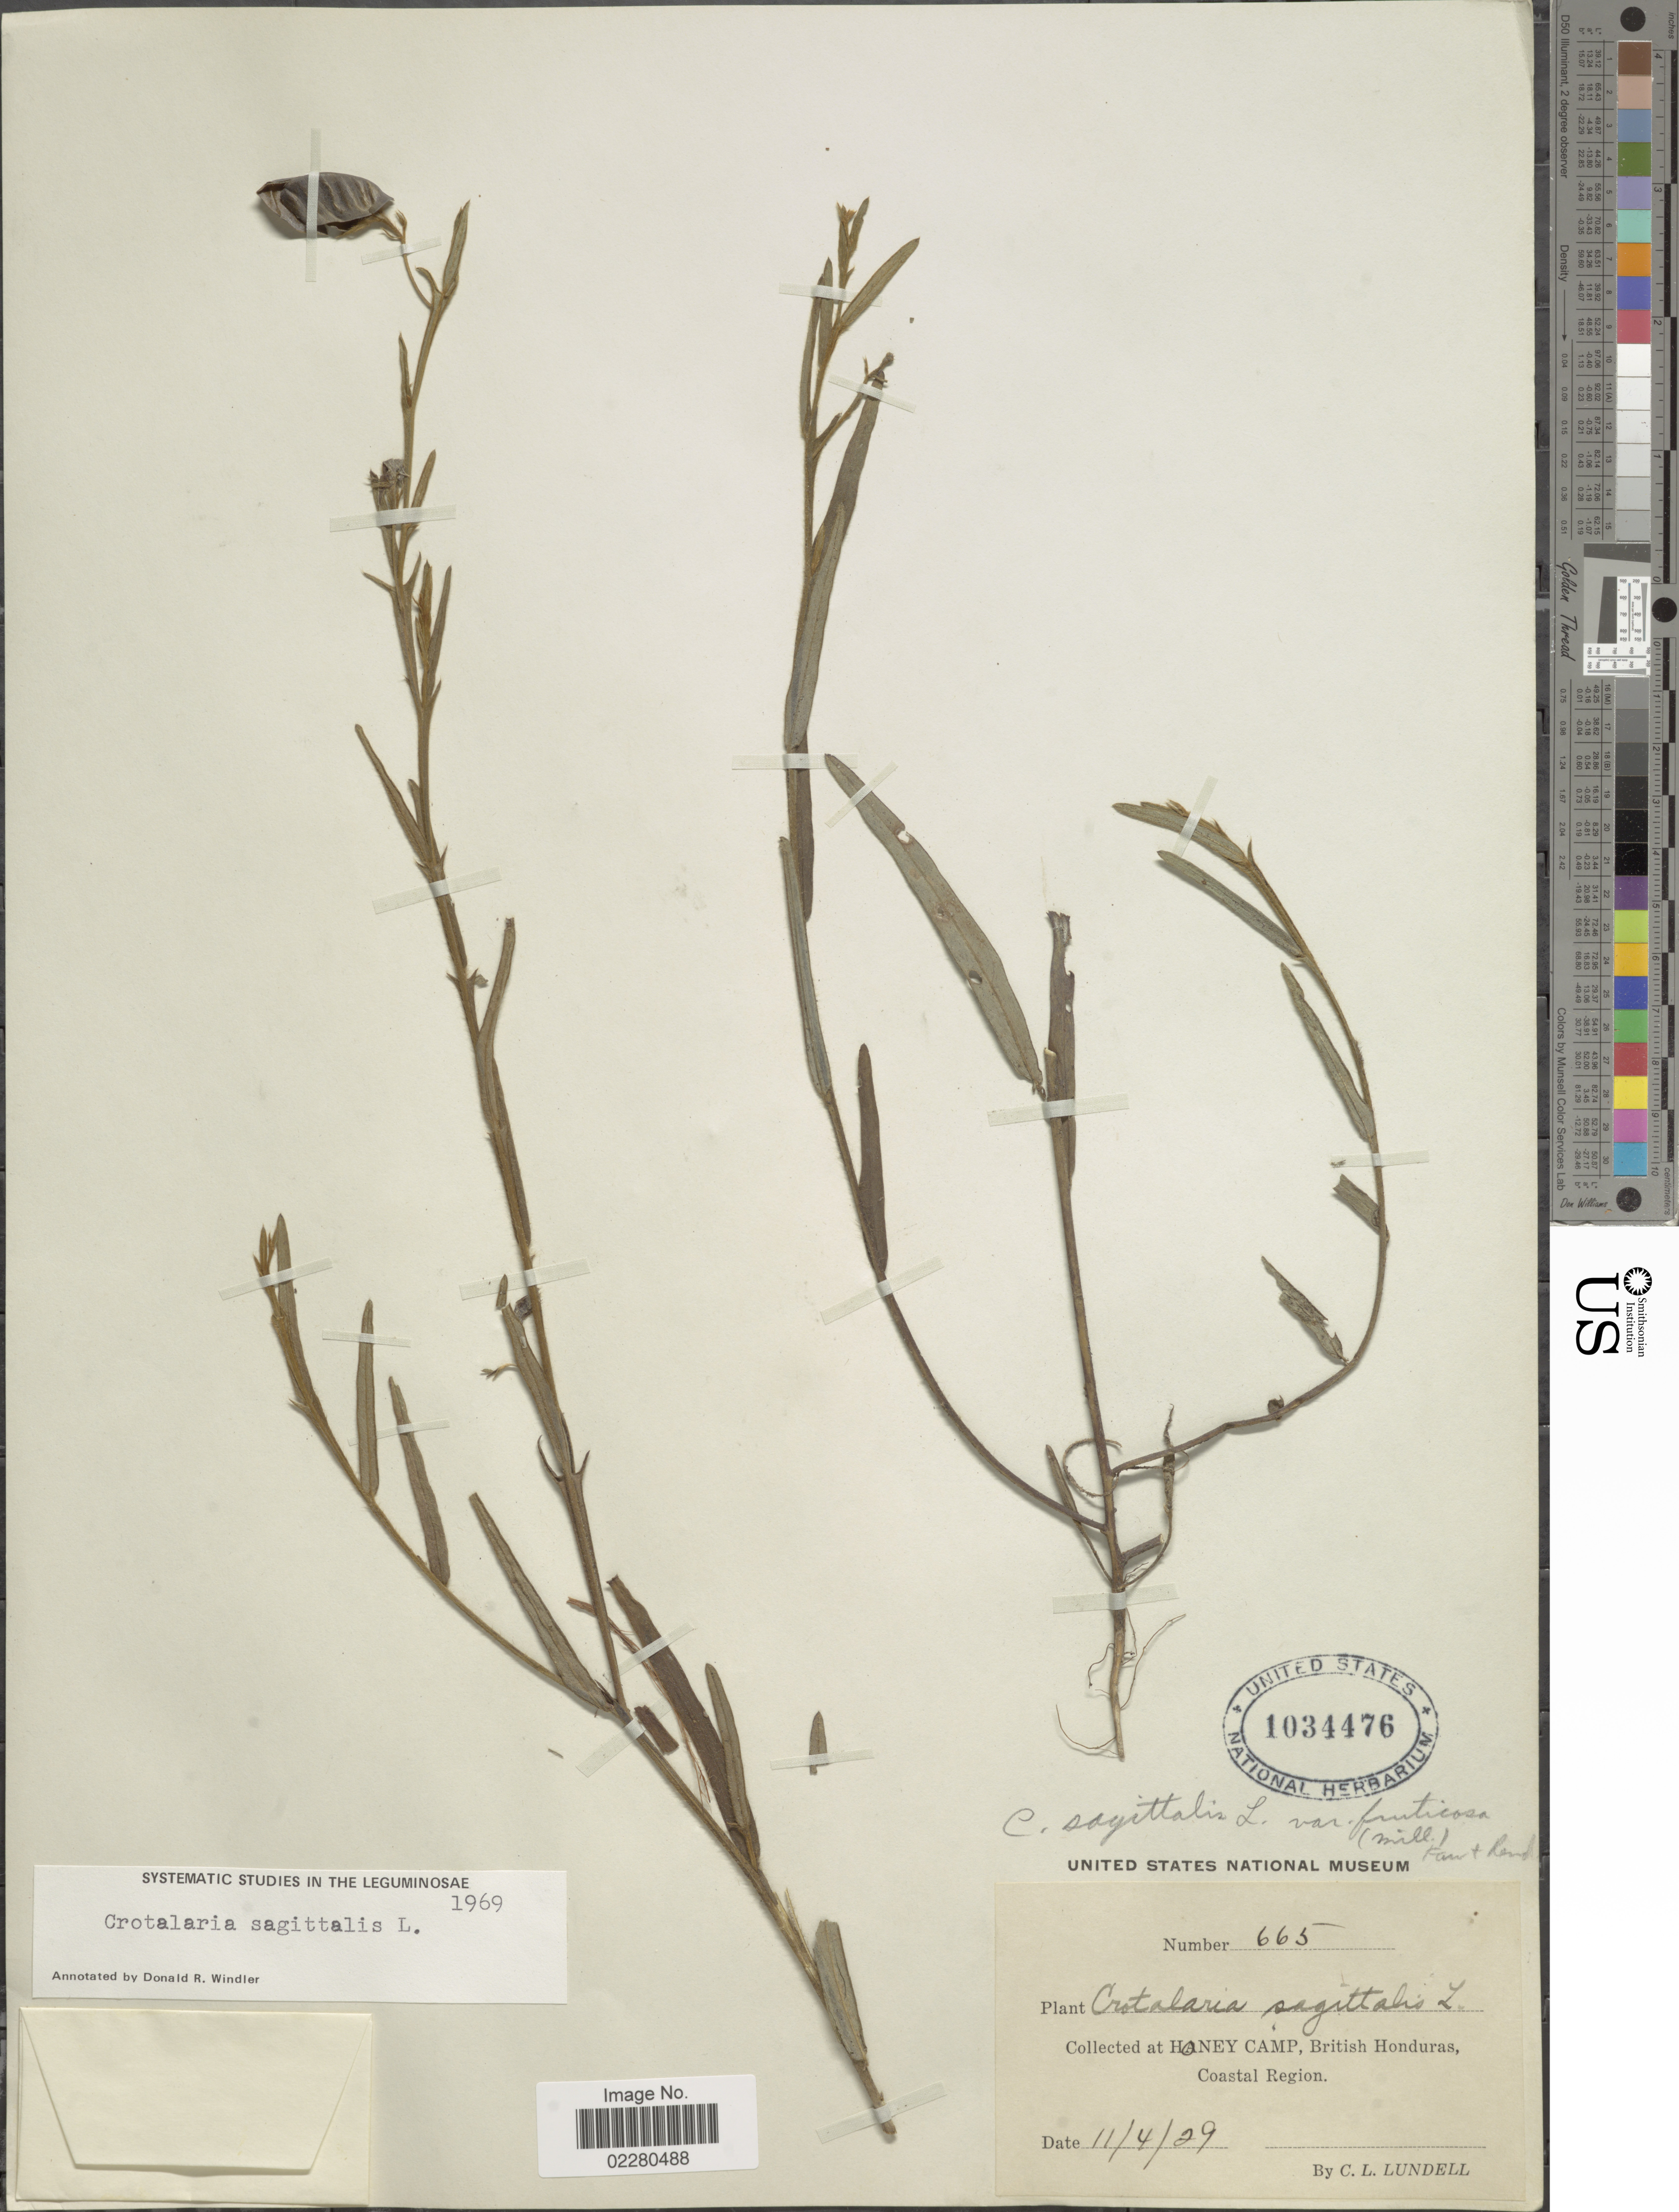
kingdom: Plantae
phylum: Tracheophyta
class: Magnoliopsida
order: Fabales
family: Fabaceae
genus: Crotalaria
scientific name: Crotalaria sagittalis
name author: L.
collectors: C. L. Lundell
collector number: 665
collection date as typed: Transcribed d/m/y: 11/4/29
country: Belize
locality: Honey Camp, British Honduras, Coastal Region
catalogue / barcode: US 1034476